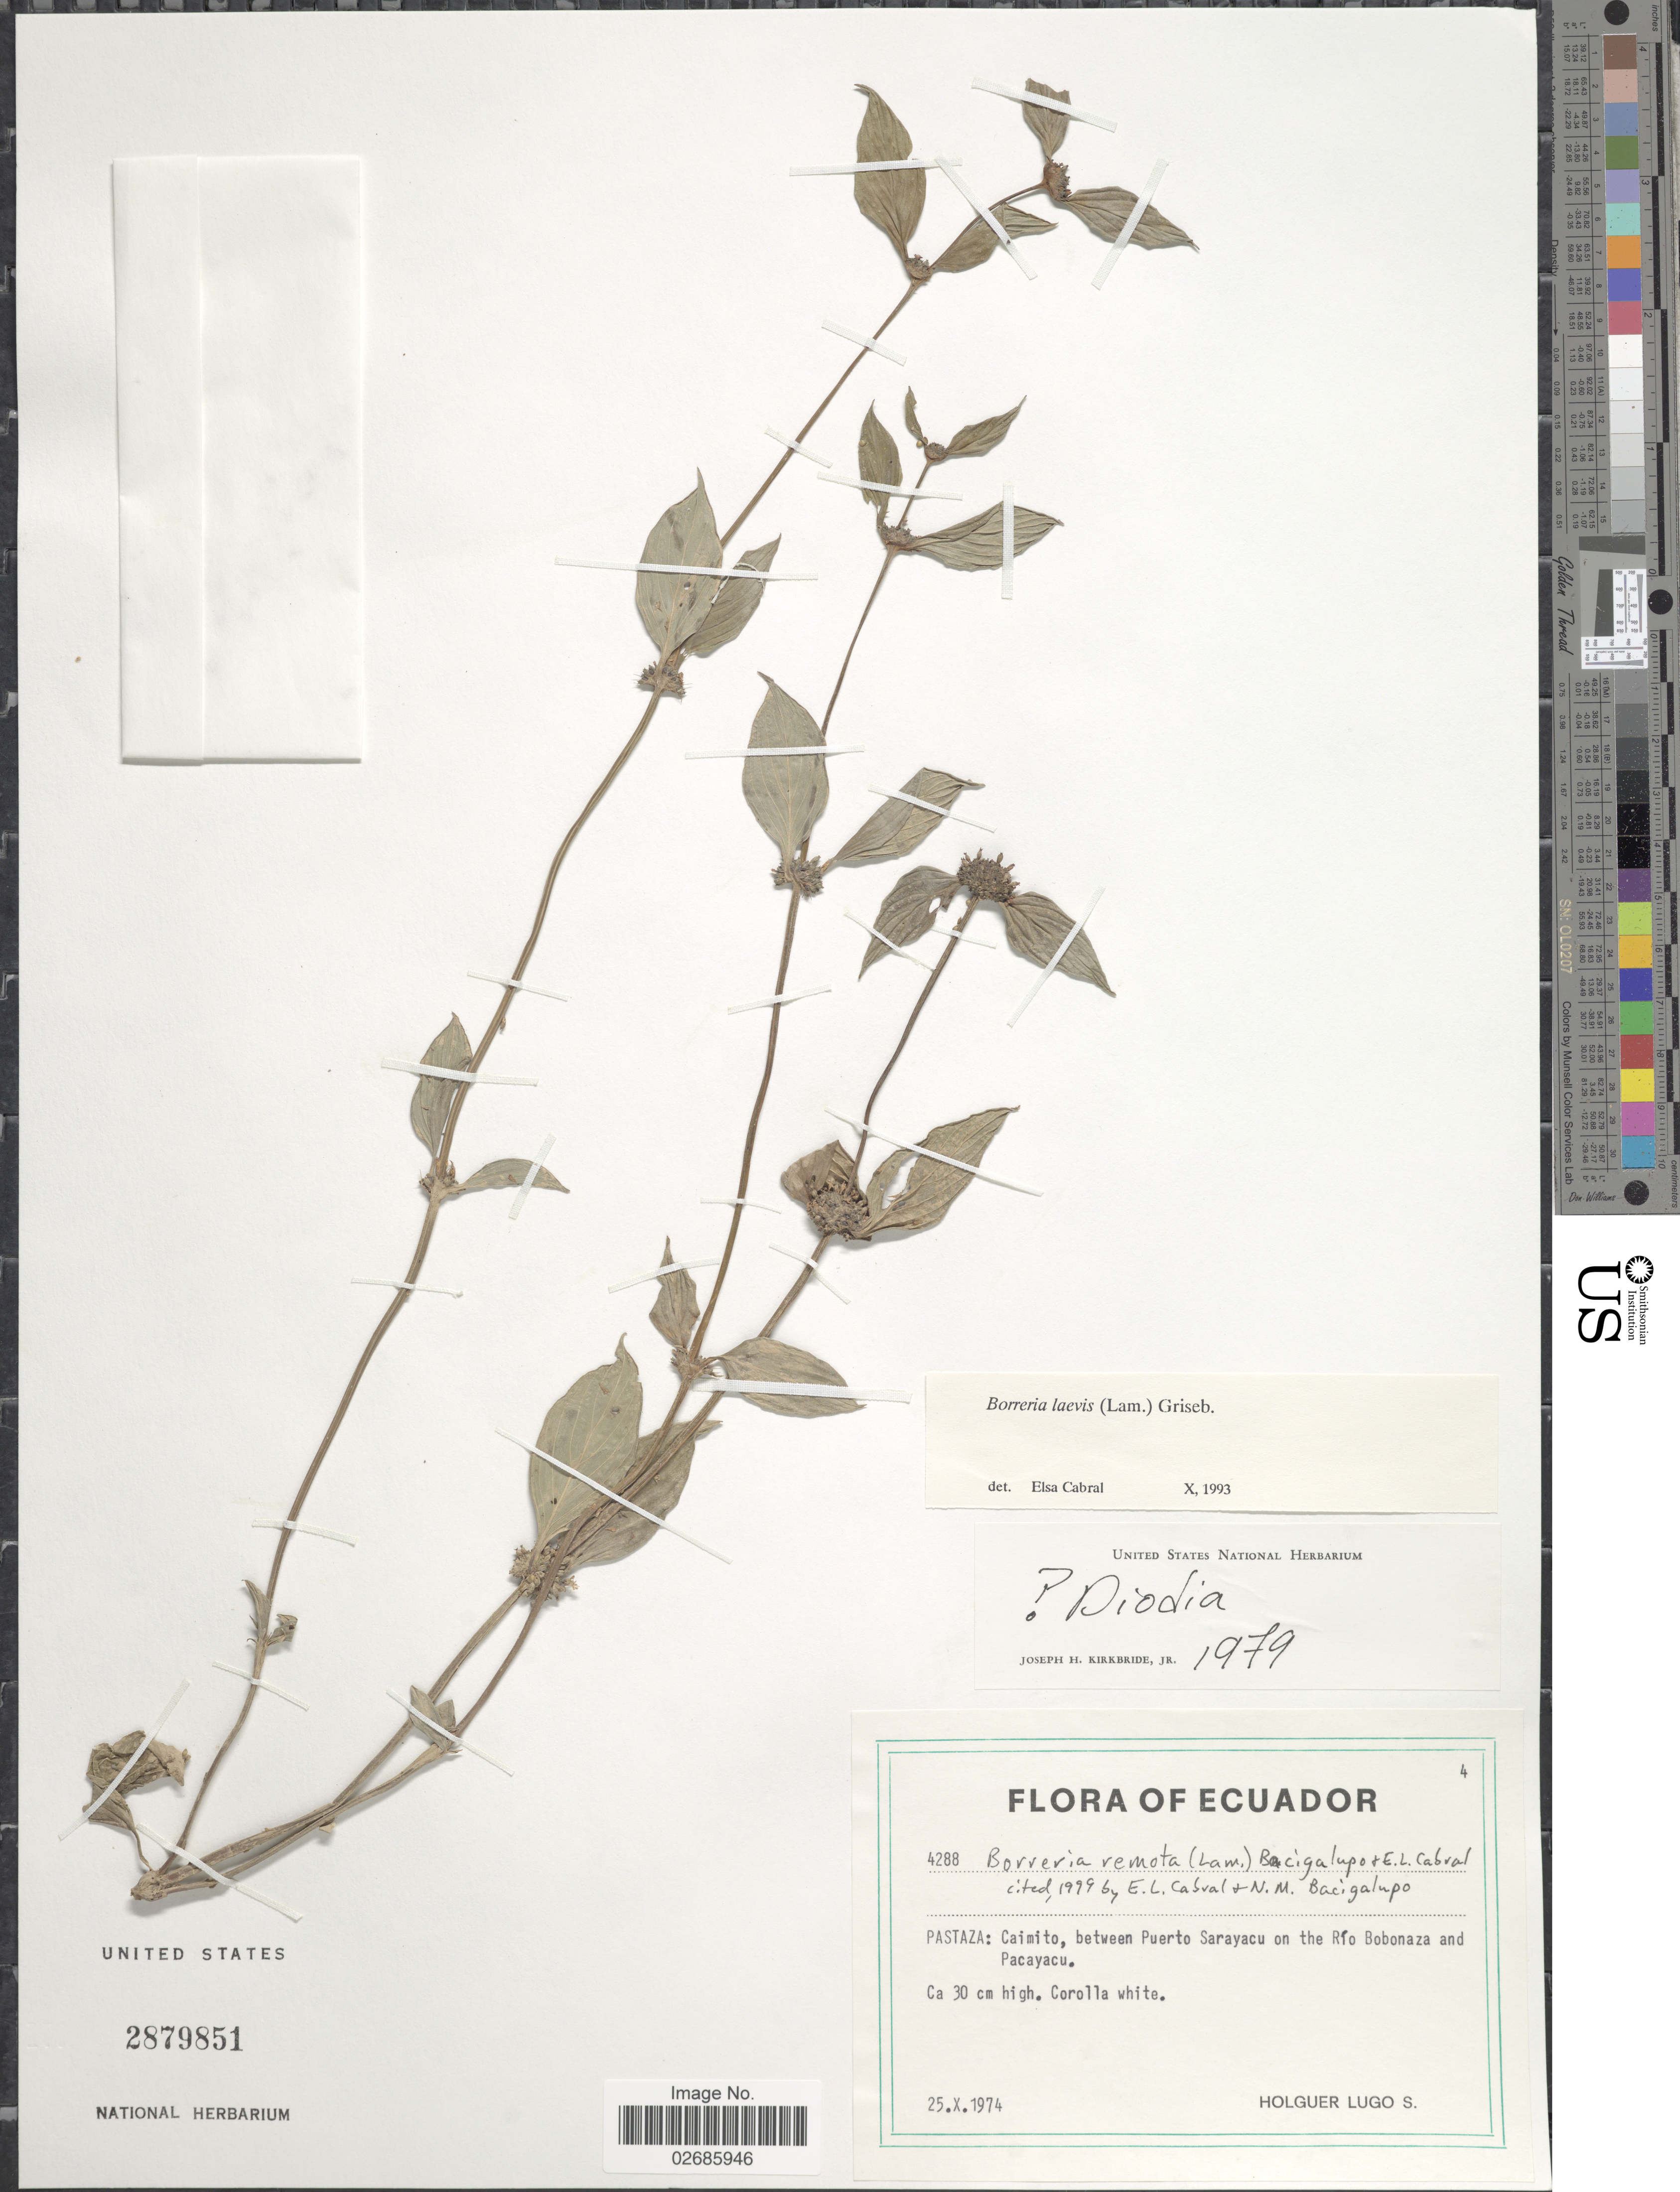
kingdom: Plantae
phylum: Tracheophyta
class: Magnoliopsida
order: Gentianales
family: Rubiaceae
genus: Borreria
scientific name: Borreria remota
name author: (Lam.) Bacigalupo & E.L. Cabral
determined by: Kirkbride, J. H., Jr.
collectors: H. Lugo S.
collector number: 4288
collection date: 1974-10-25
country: Ecuador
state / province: Pastaza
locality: Caimito, between Puerto Sarayacu on the Río Bobonaza and Pacayacu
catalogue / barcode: US 2879851